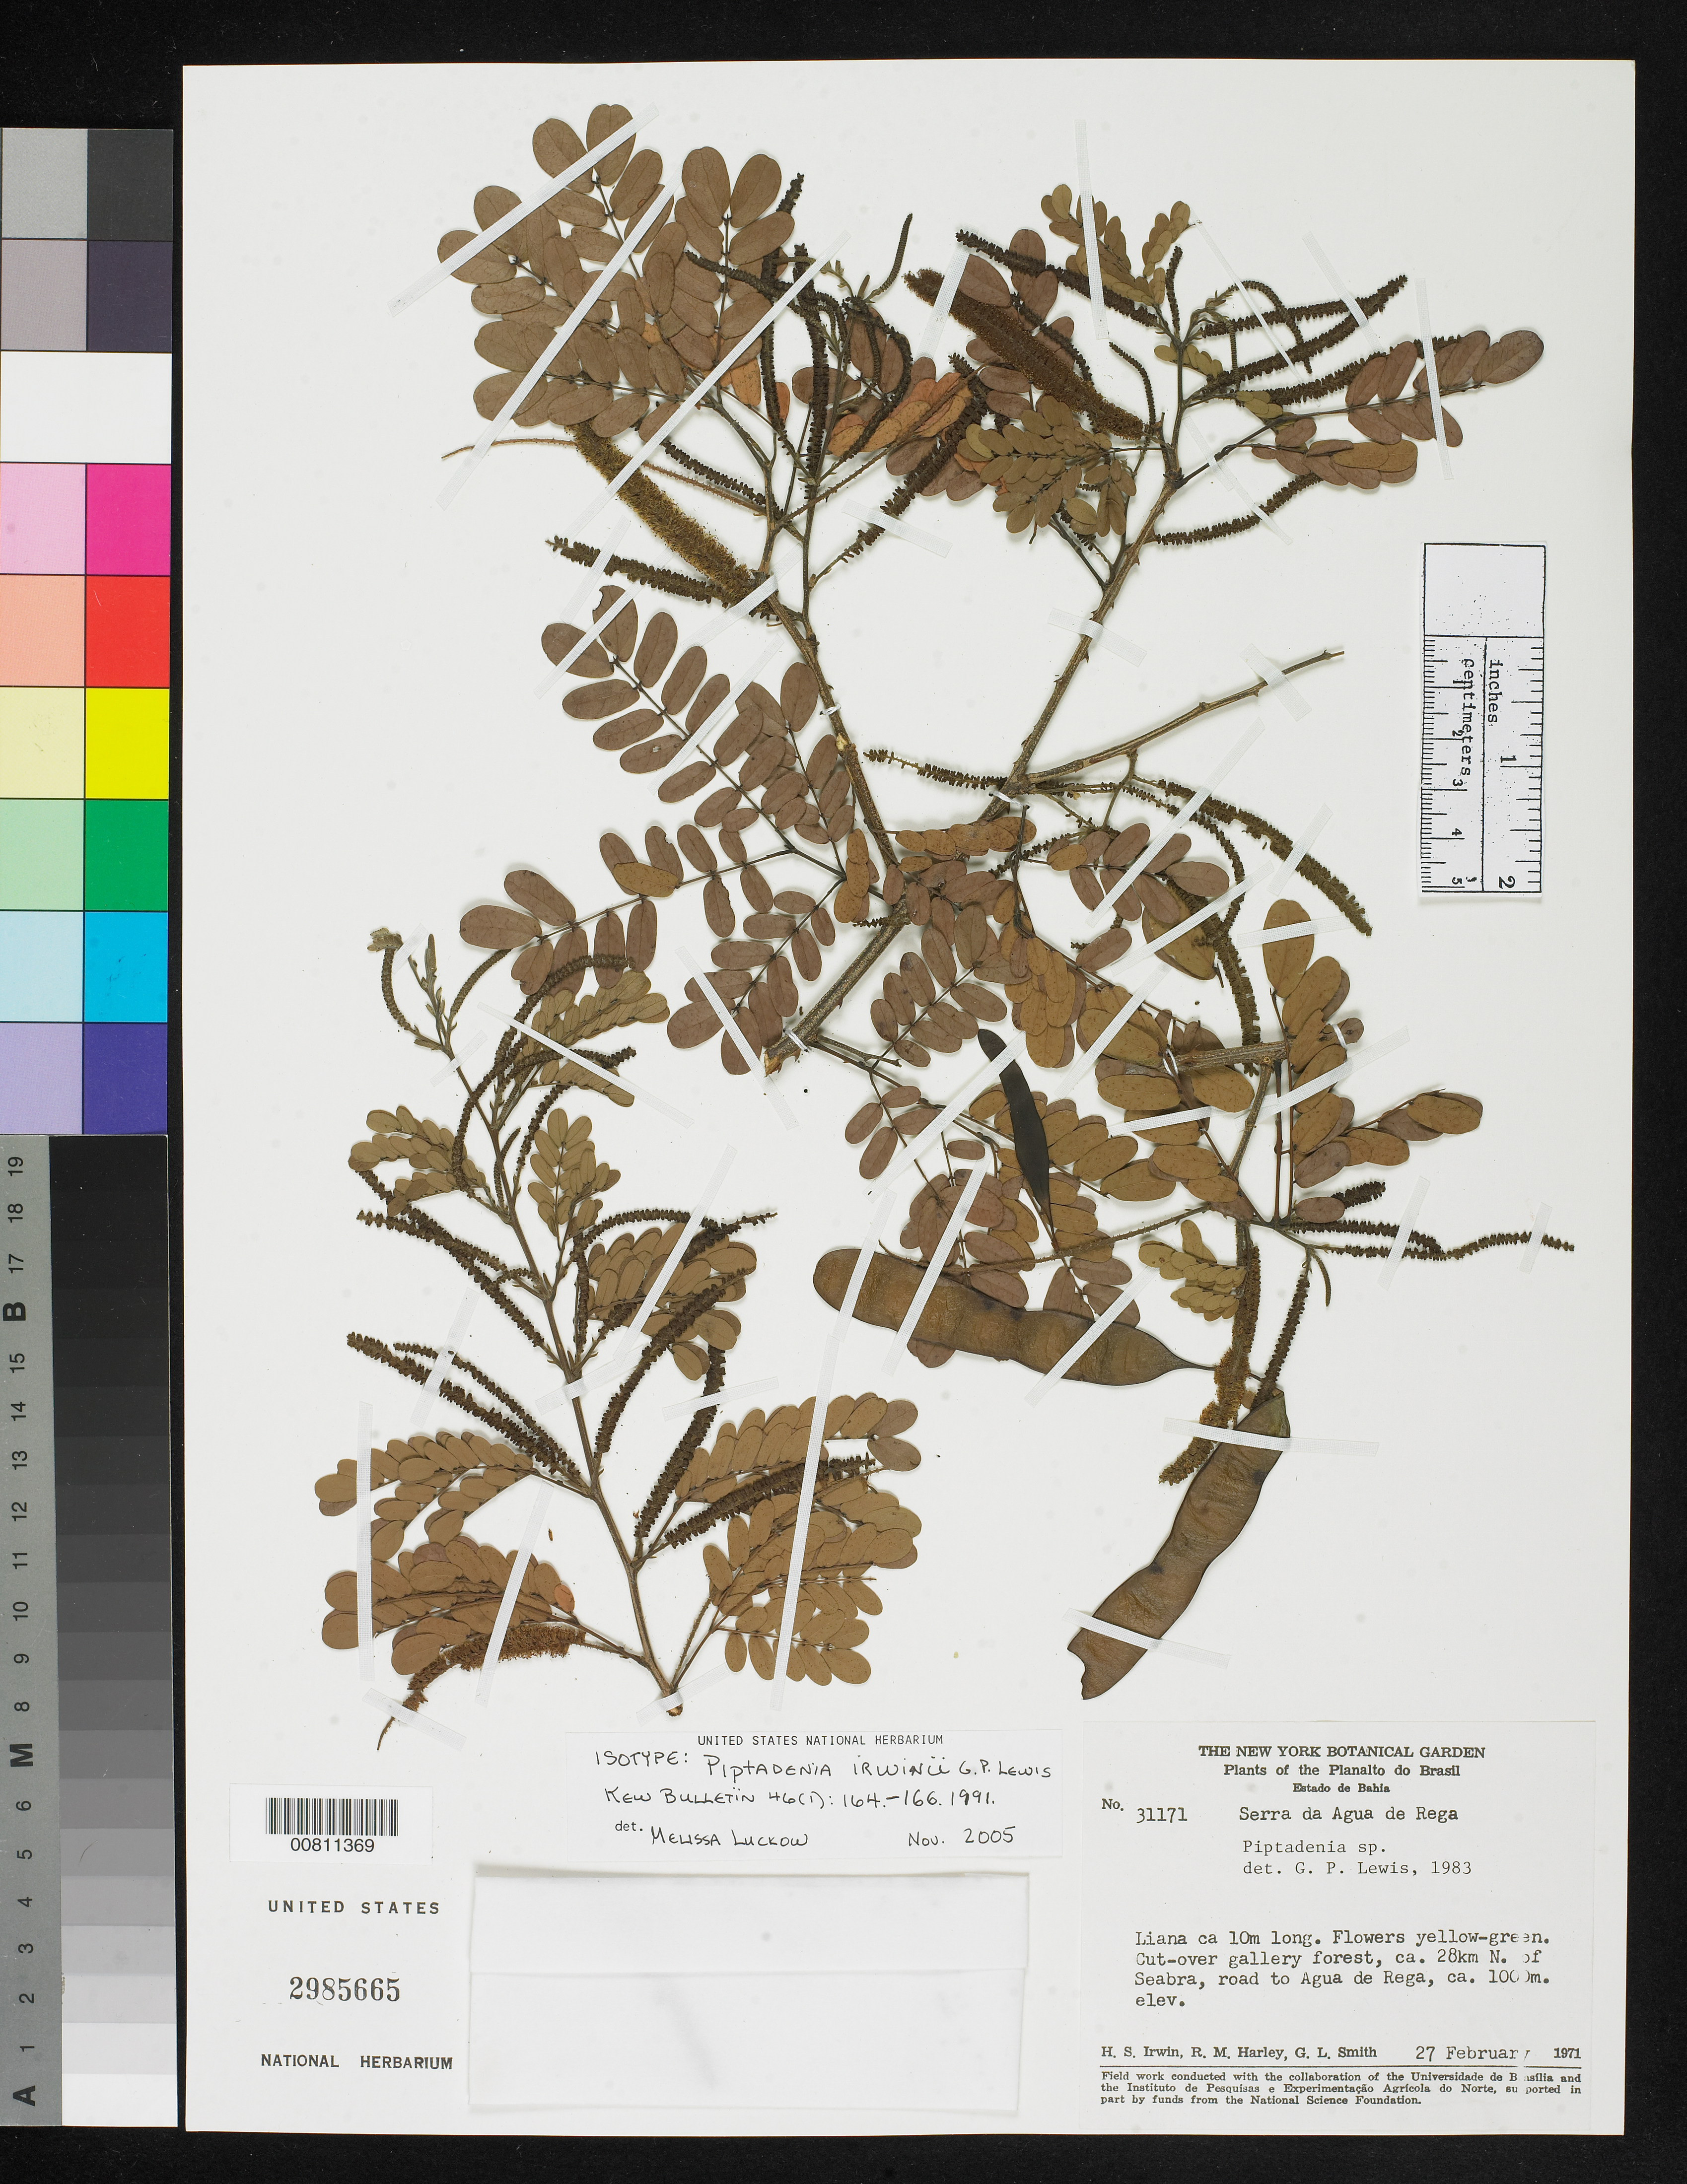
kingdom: Plantae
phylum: Tracheophyta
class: Magnoliopsida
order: Fabales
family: Fabaceae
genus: Piptadenia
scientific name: Piptadenia irwinii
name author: G.P. Lewis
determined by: Luckow, M. A.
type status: Isotype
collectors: H. Irwin, R. M. Harley & G. L. Smith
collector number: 31171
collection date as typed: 27 Feb 1971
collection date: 1971-02-27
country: Brazil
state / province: Bahia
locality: Planalto do Brasil, Estado de Bahia. Cut-over gallery forest, ca. 28 km N. of Seabra, road to Agua de rega.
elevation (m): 1000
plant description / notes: Holotype at NY.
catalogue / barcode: US 2985665